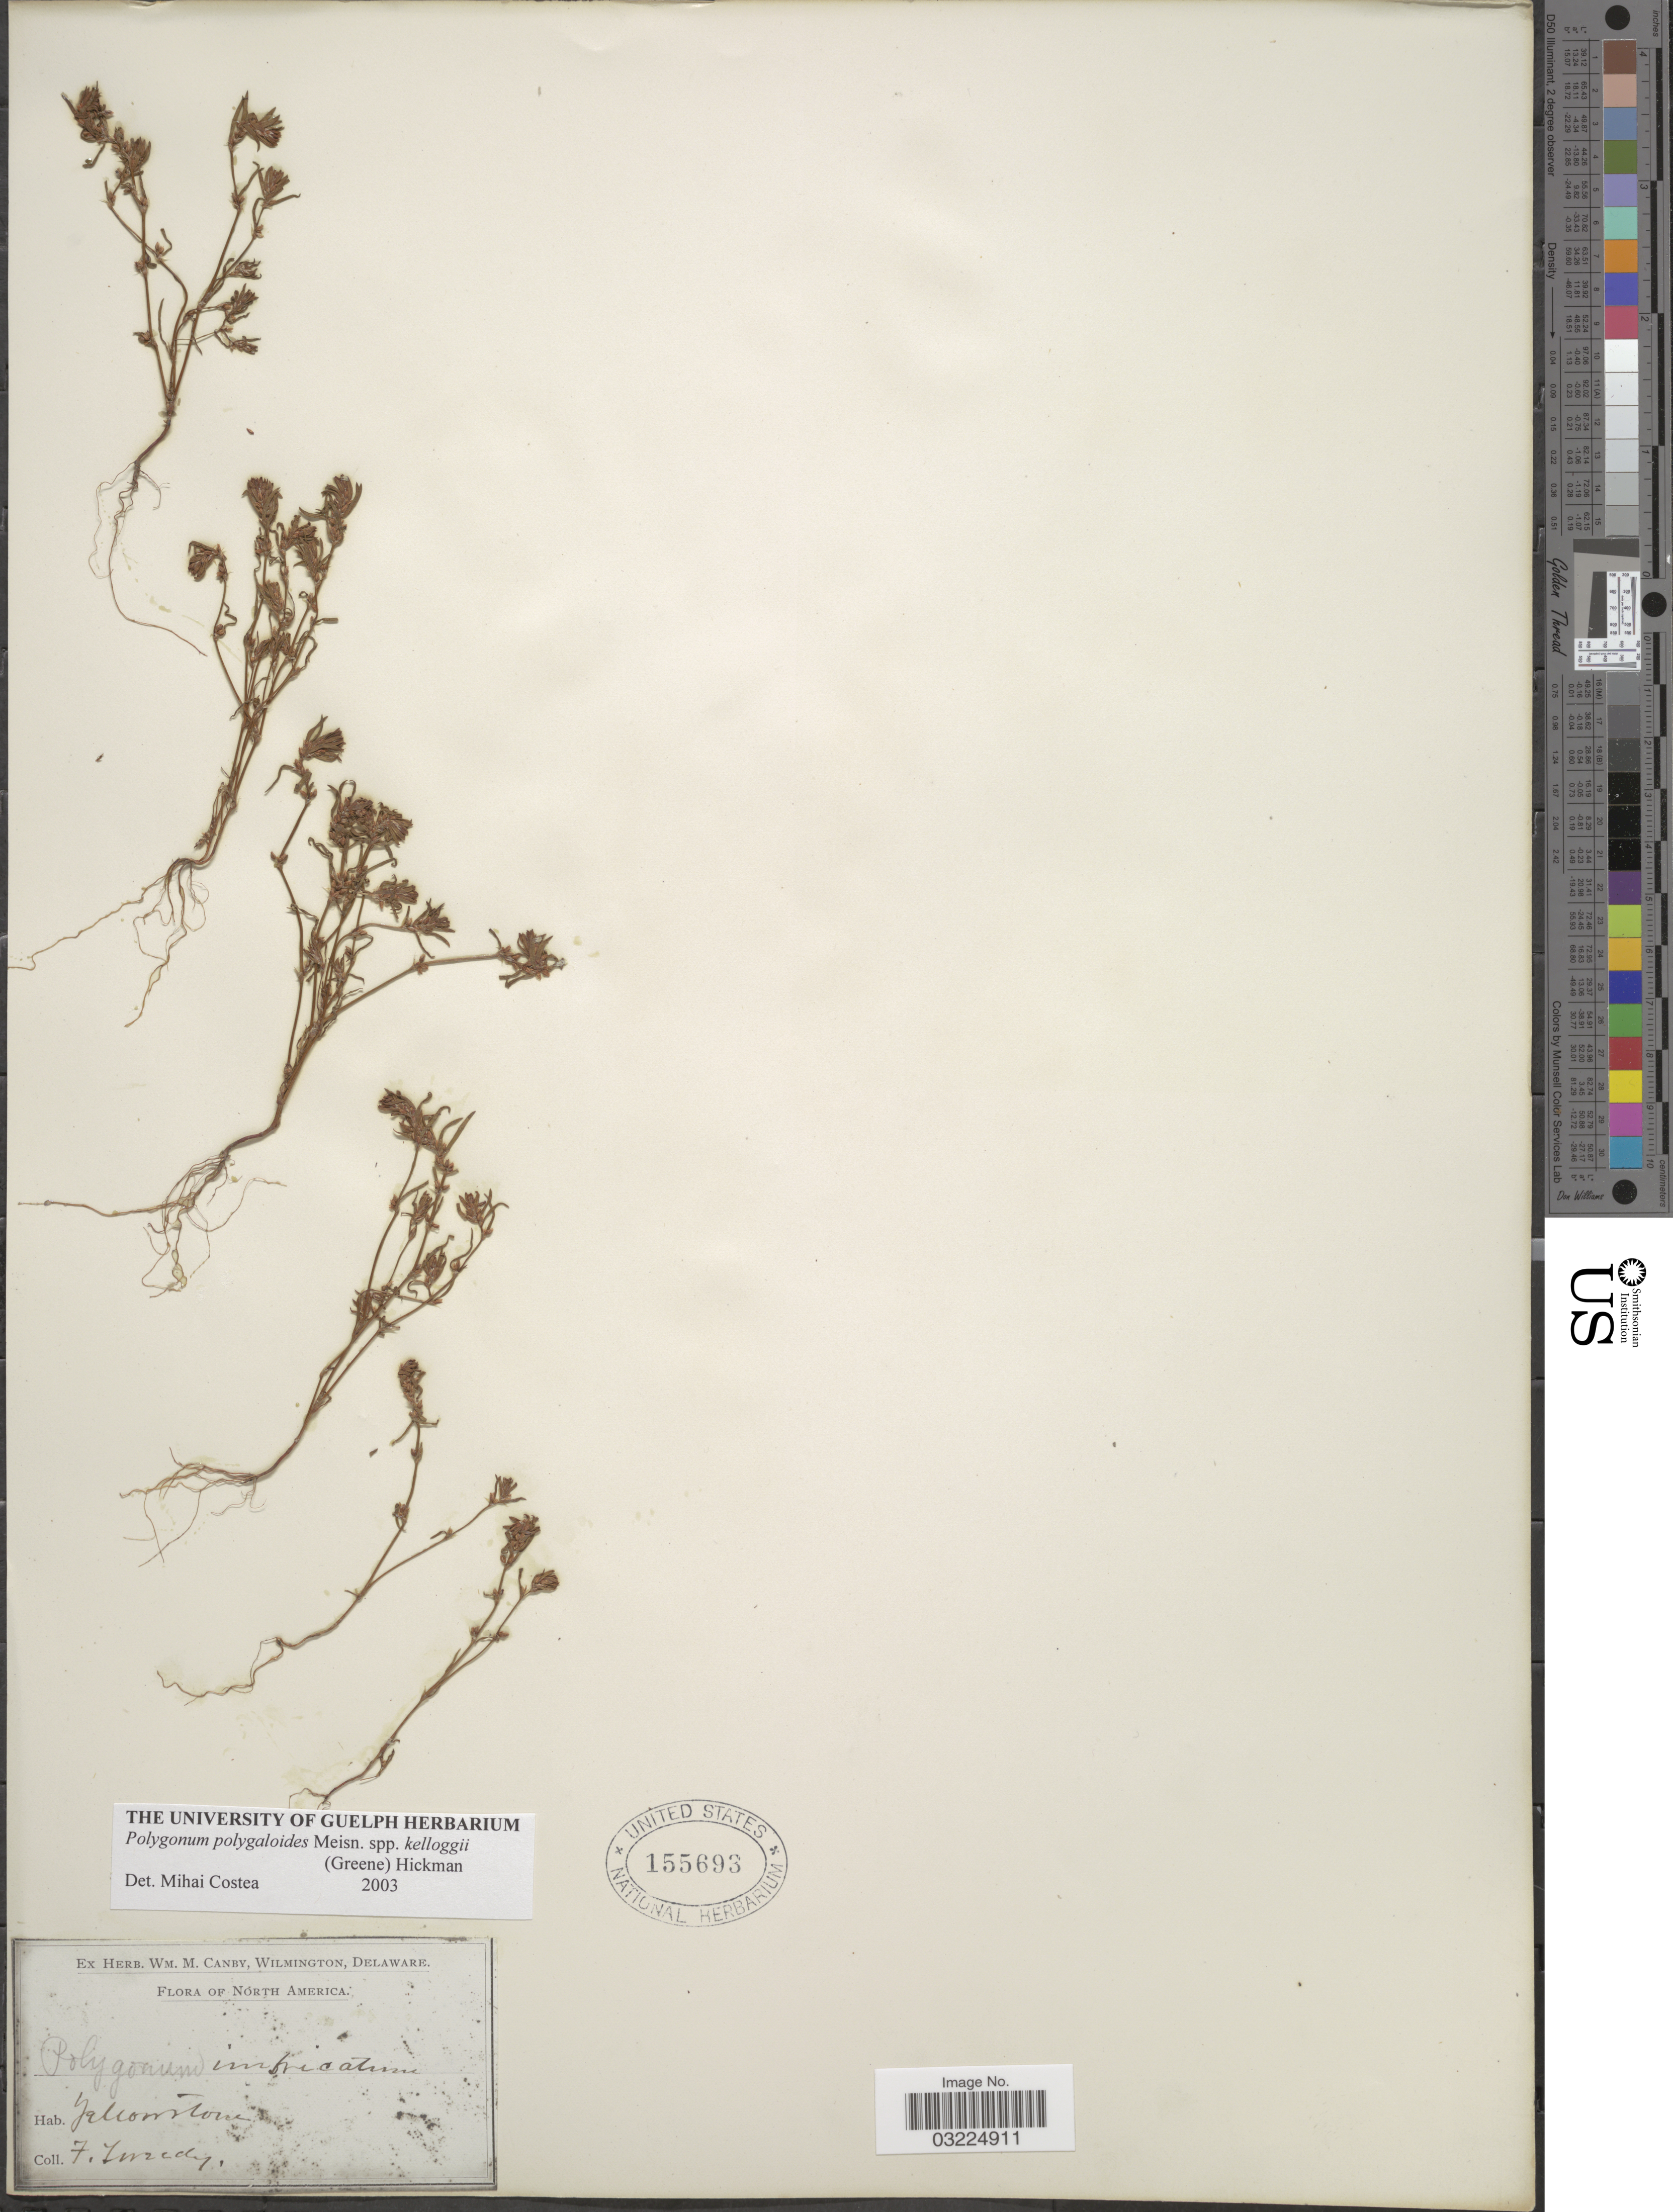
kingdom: Plantae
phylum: Tracheophyta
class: Magnoliopsida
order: Caryophyllales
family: Polygonaceae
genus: Polygonum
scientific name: Polygonum polygaloides subsp. kelloggii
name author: (Greene) Hickman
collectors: F. Tweedy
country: United States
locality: Yellowstone.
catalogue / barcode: US 155693